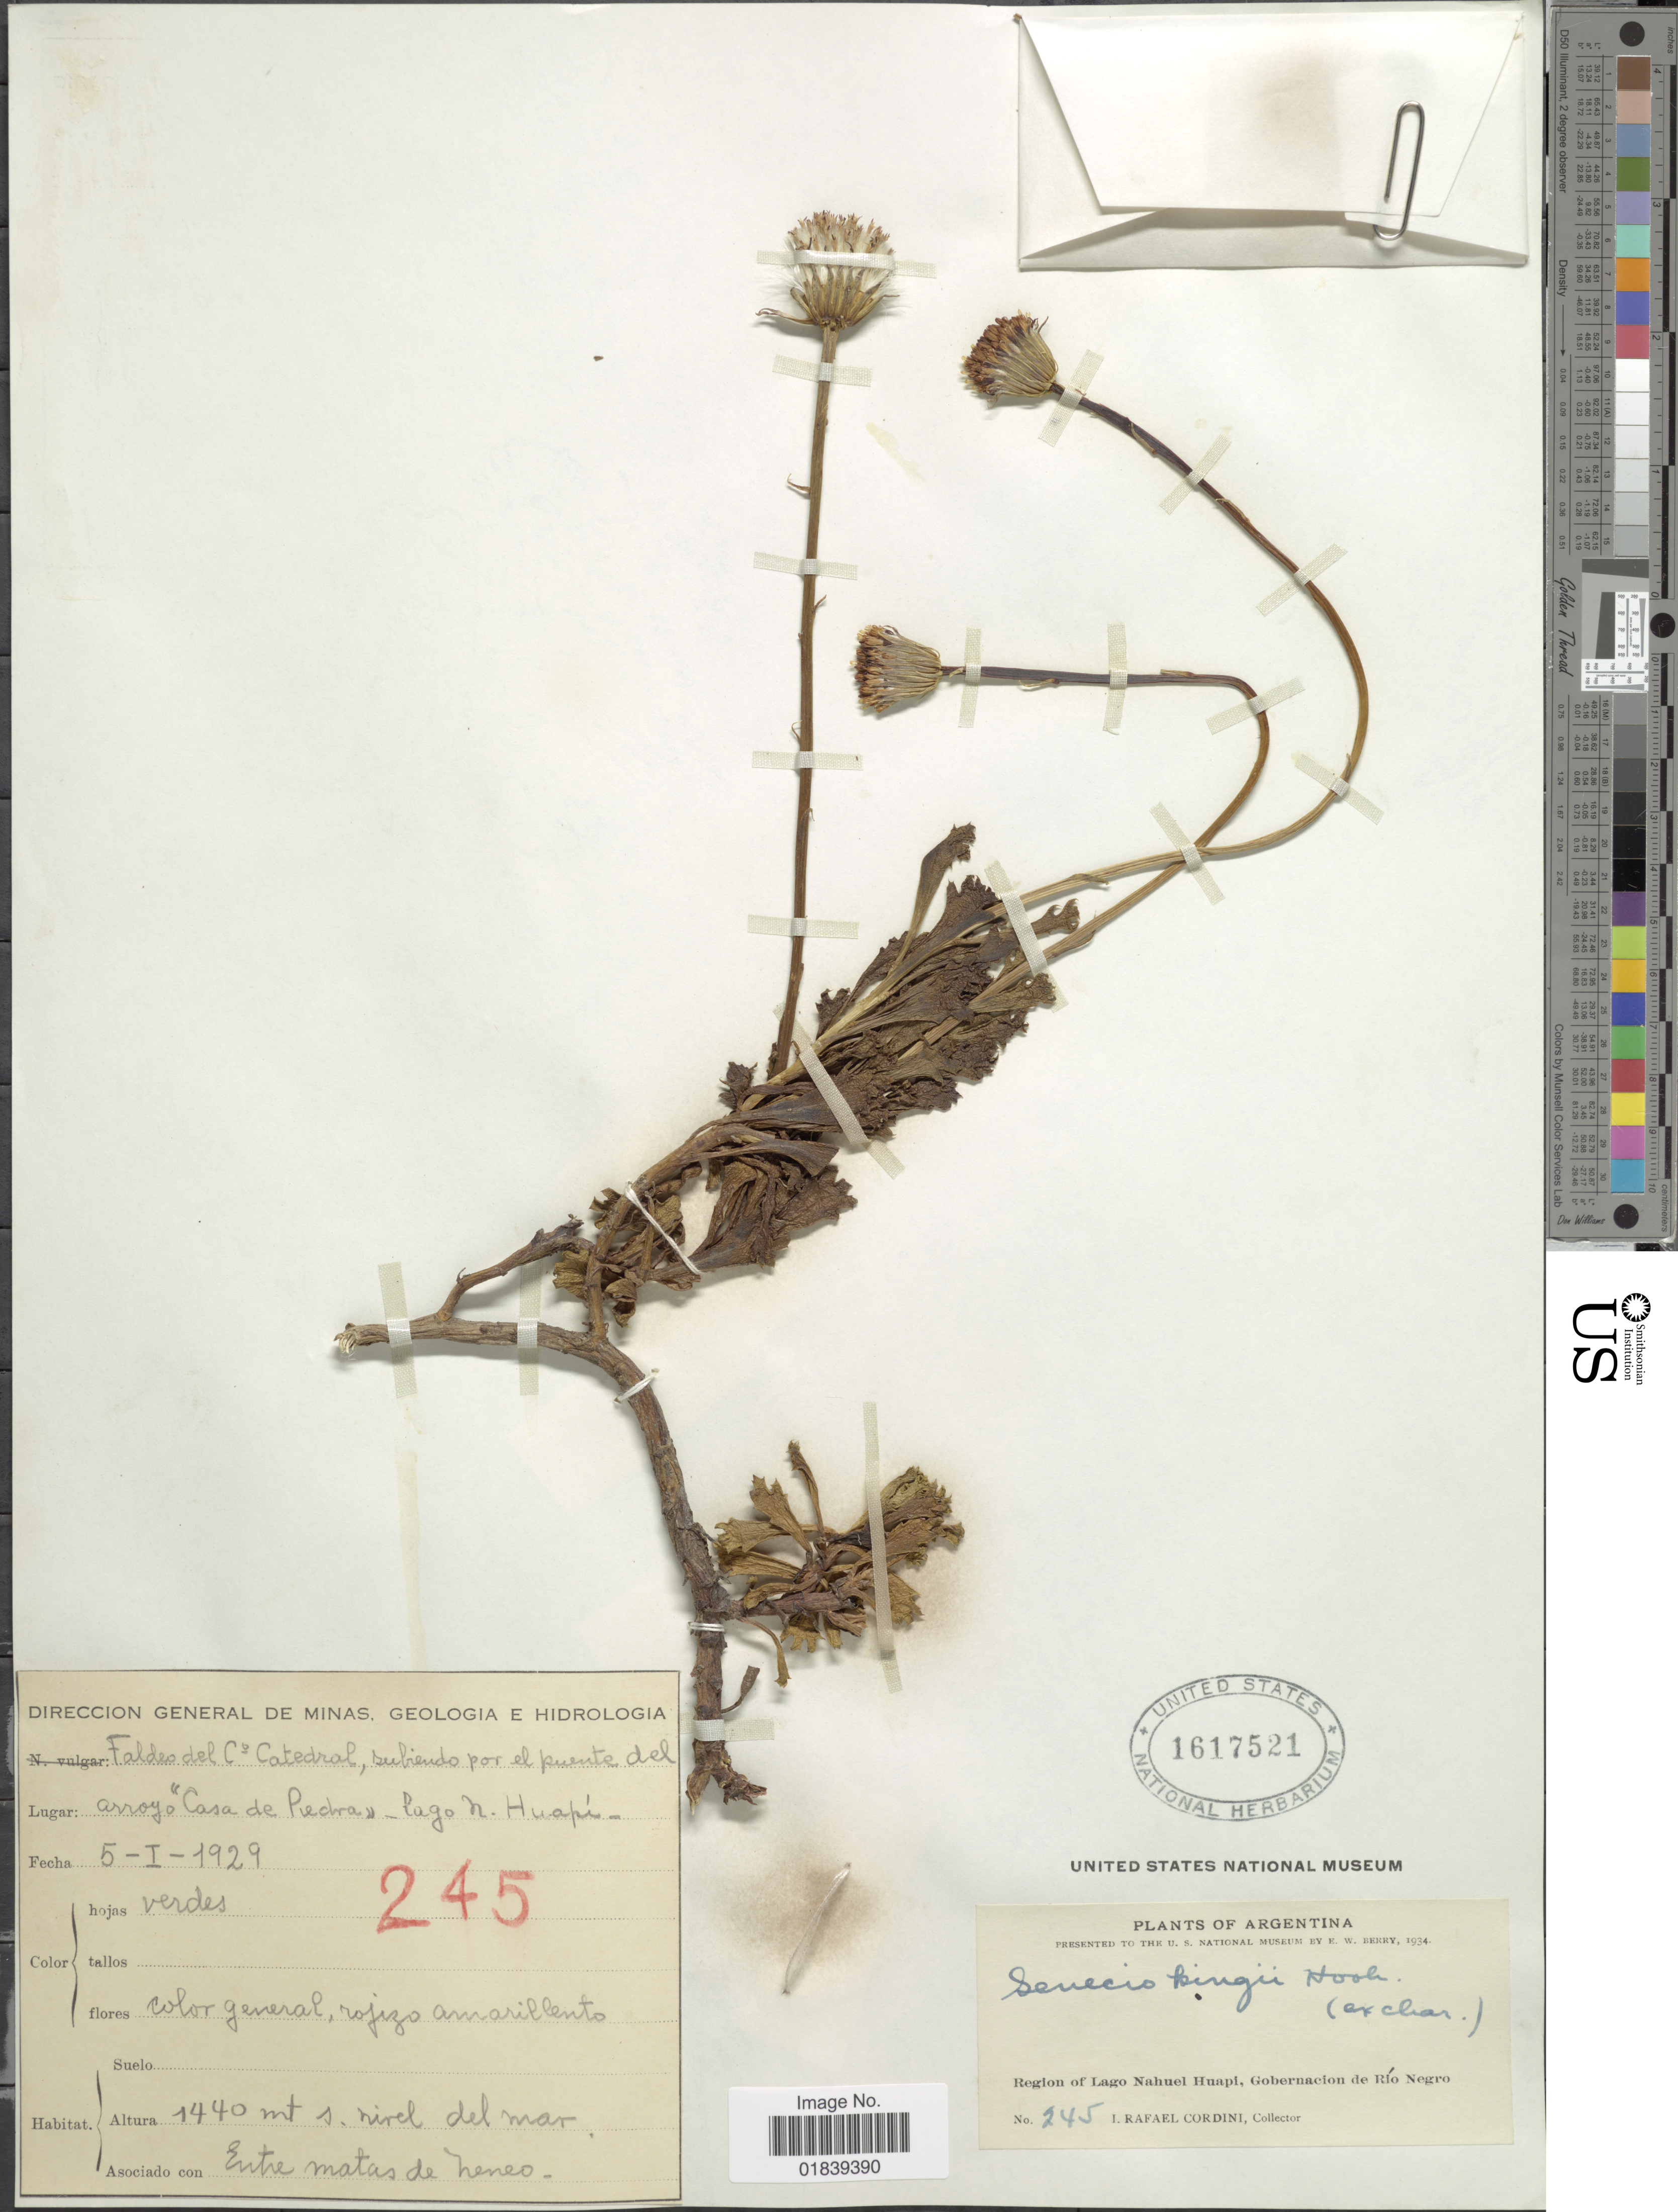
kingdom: Plantae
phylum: Tracheophyta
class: Magnoliopsida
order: Asterales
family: Asteraceae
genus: Senecio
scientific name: Senecio kingii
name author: Hook. f.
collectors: I. Cordini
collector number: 245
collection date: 1929-01-05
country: Argentina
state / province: Rio Negro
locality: Region of Lago Nahuel Huapi, Arroyo Casa de Piedra, lago n. Huapi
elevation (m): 1440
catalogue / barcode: US 1617521